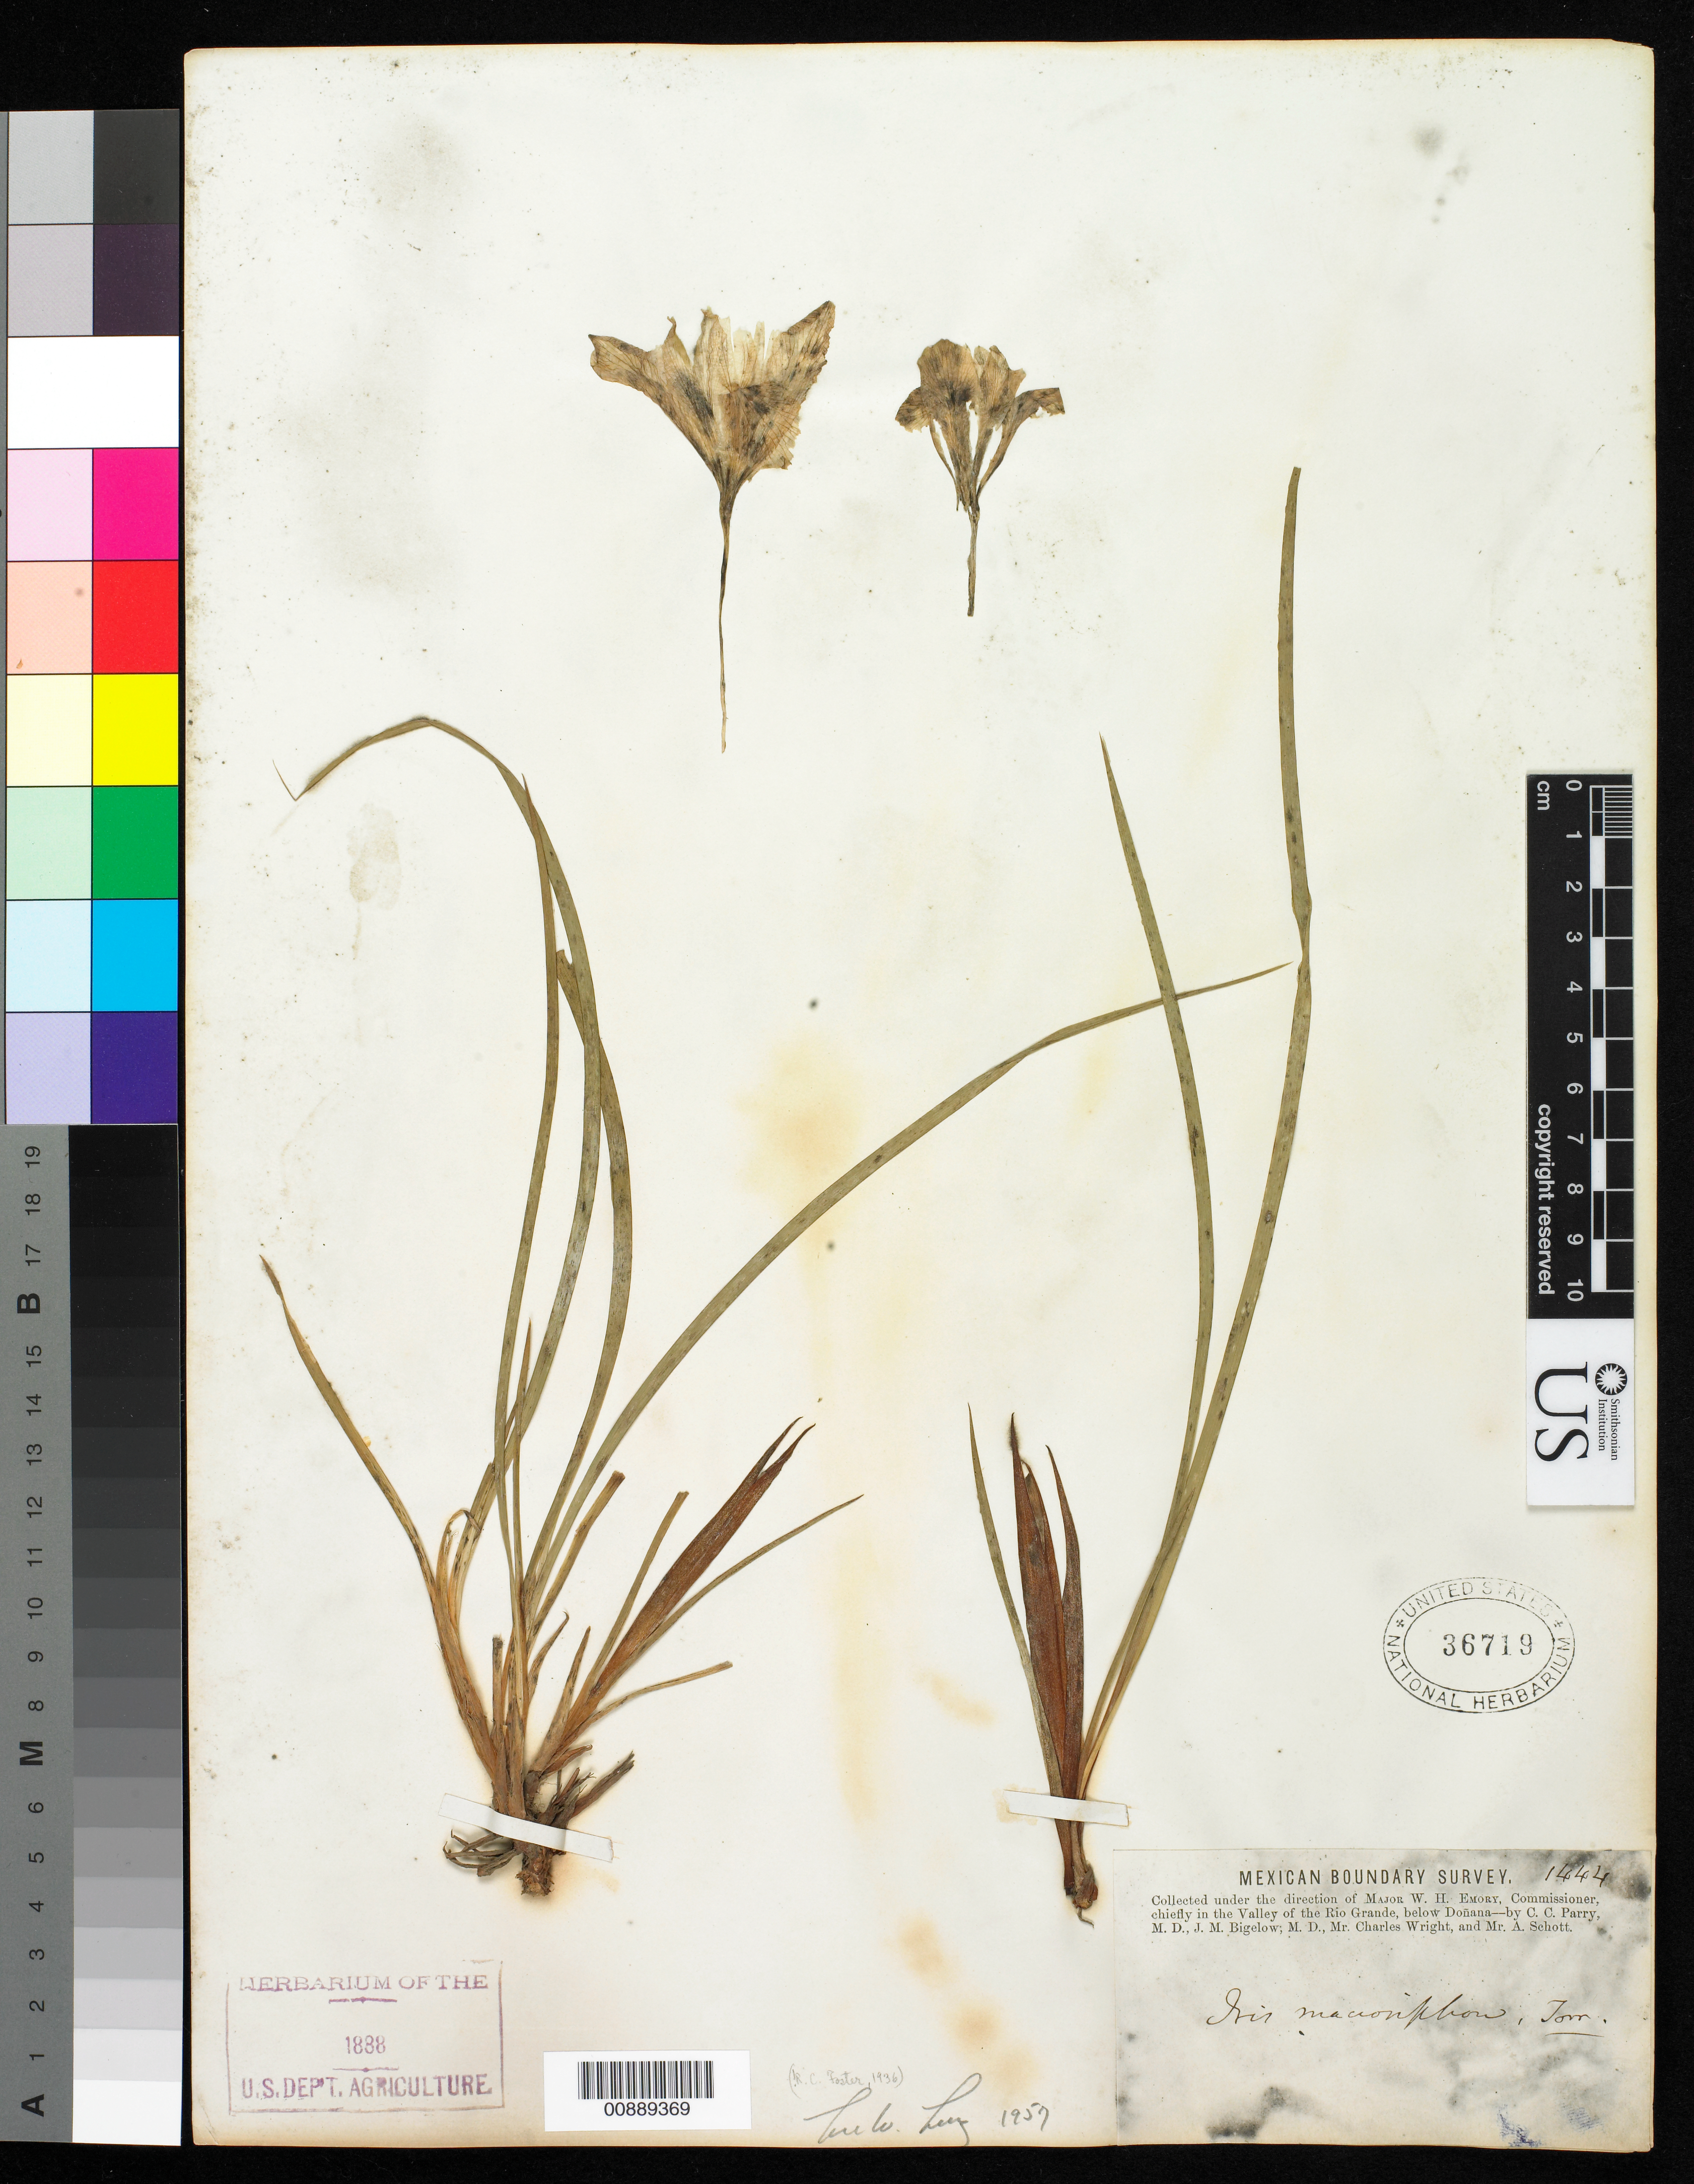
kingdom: Plantae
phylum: Tracheophyta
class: Liliopsida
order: Asparagales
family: Iridaceae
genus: Iris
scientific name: Iris macrosiphon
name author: Torr.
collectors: C. C. Parry, J. M. Bigelow, C. Wright & A. C. V. Schott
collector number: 1444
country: United States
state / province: New Mexico / Texas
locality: Valley of the Rio Grande, below Doñana.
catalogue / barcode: US 36719